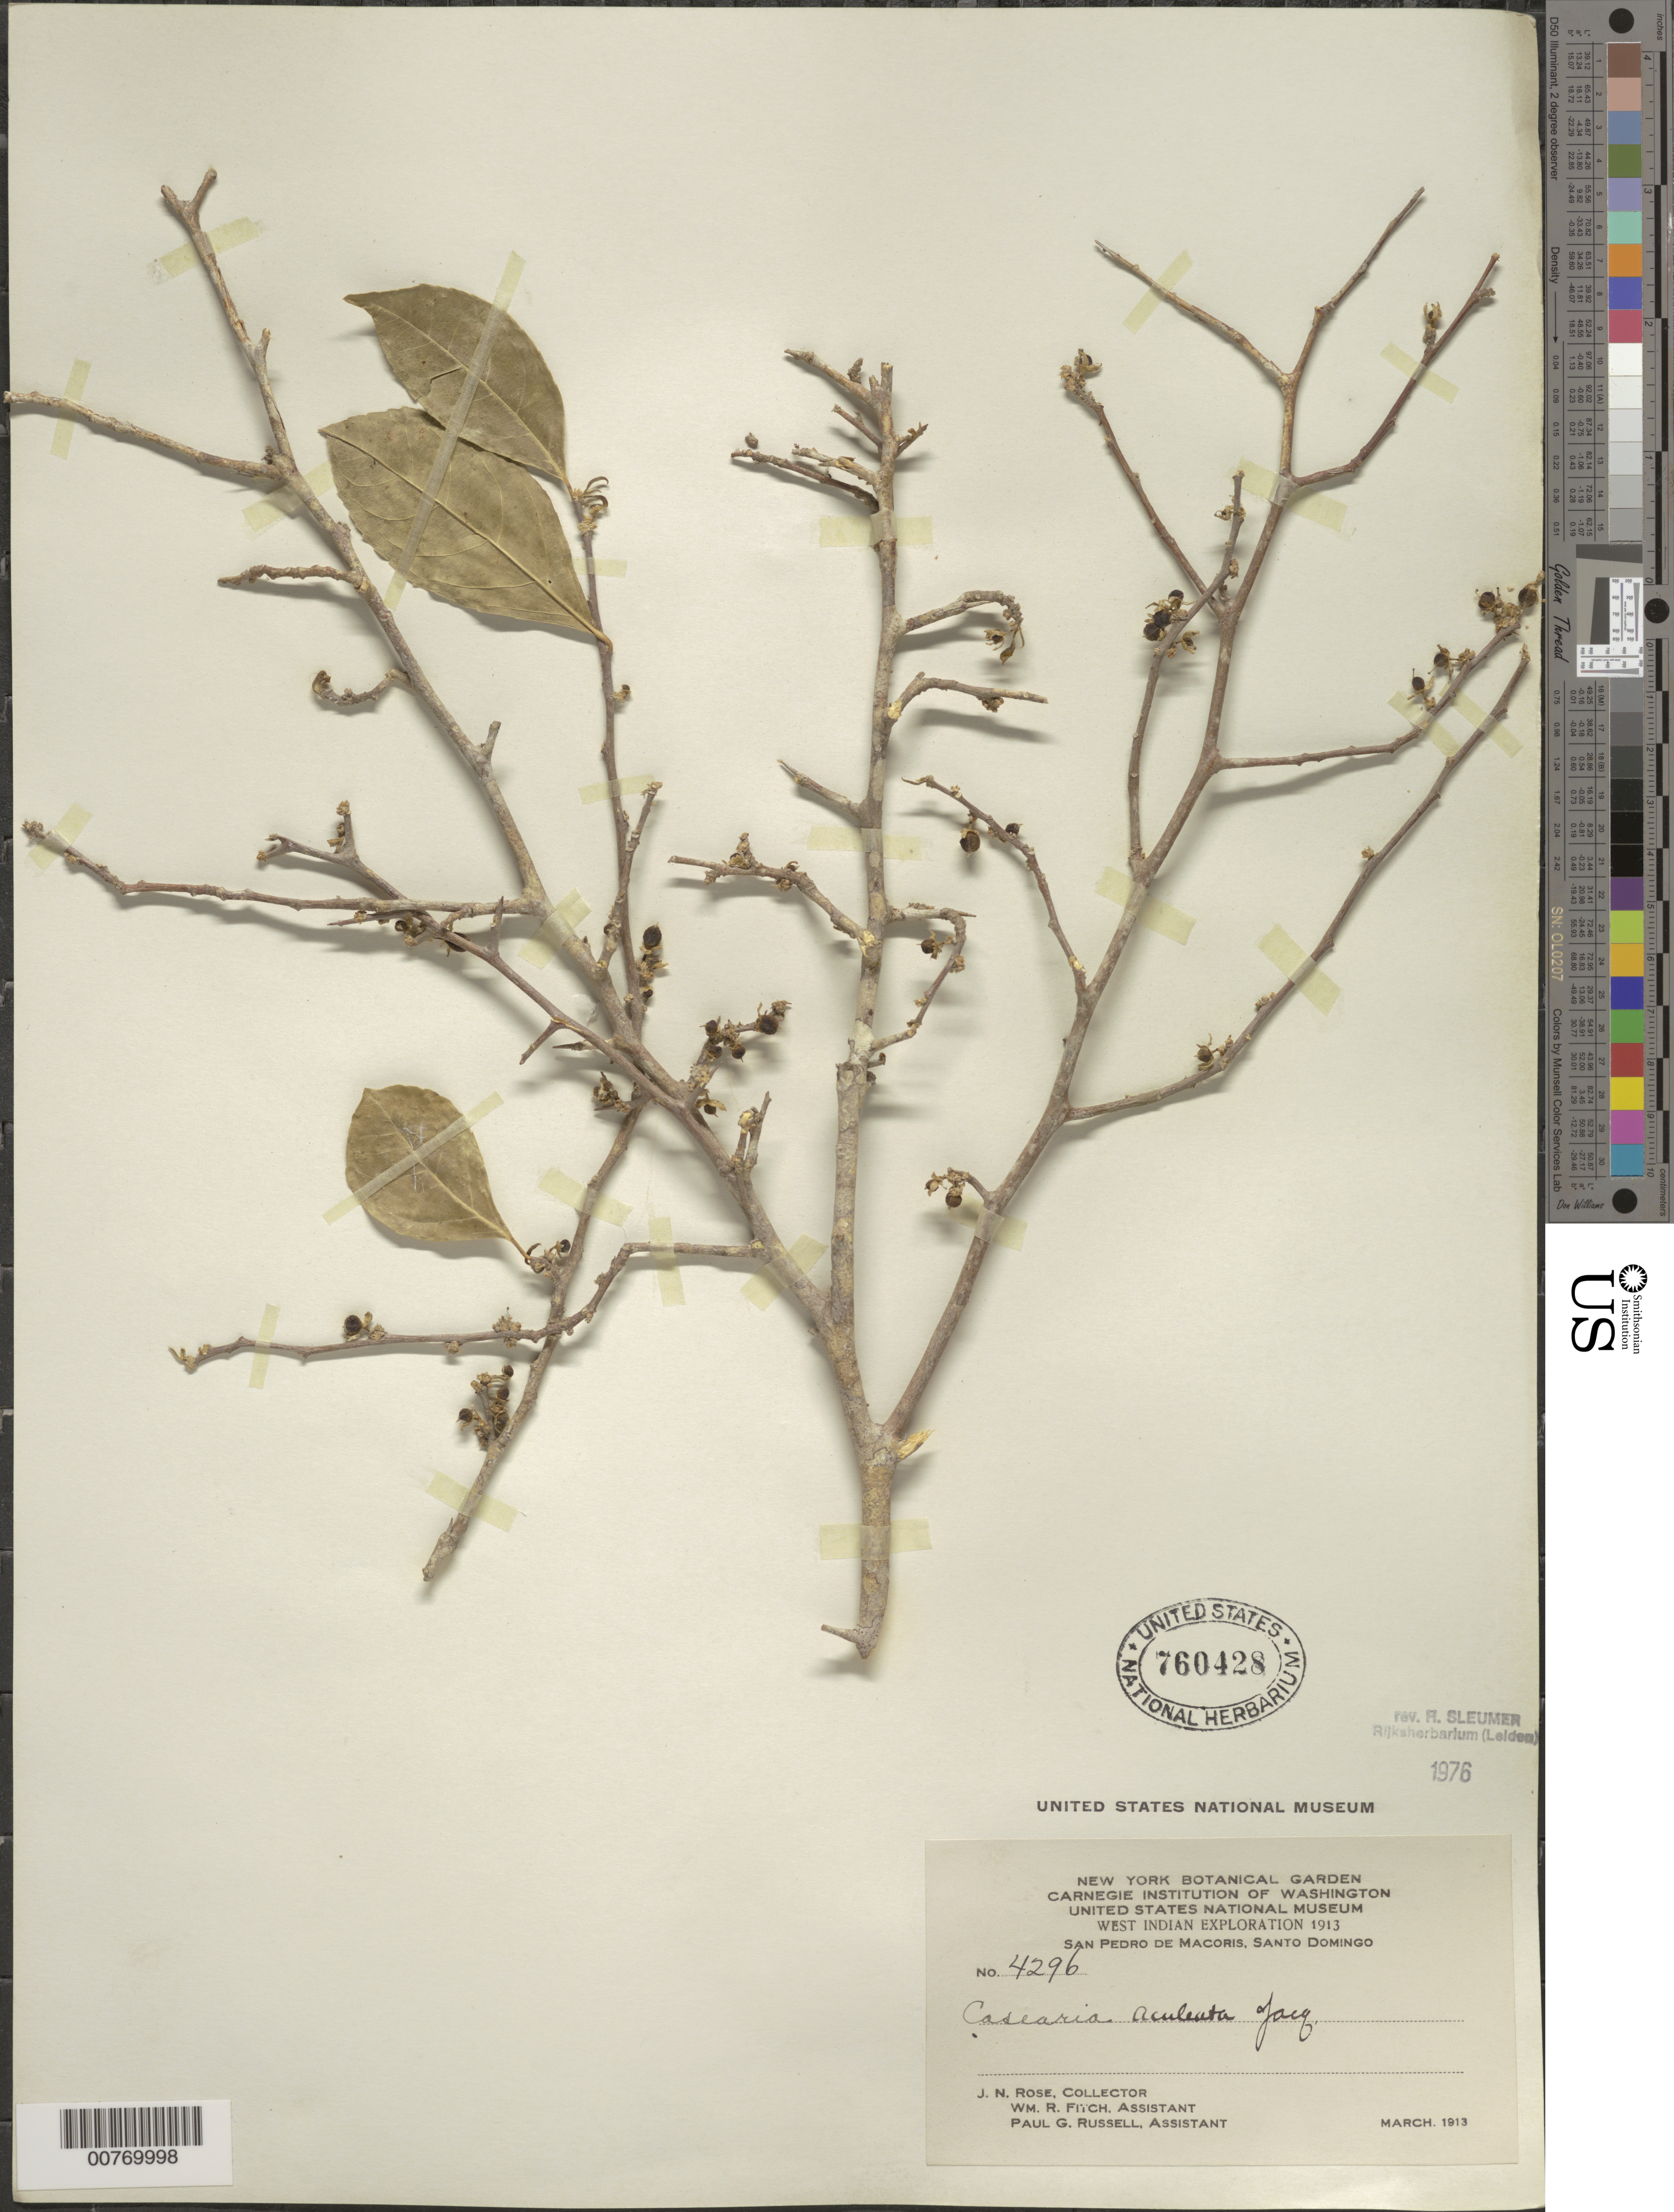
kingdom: Plantae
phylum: Tracheophyta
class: Magnoliopsida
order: Malpighiales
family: Salicaceae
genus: Casearia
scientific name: Casearia aculeata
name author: Jacq.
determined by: Sleumer, H. O.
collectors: J. N. Rose, W. R. Fitch & P. G. Russell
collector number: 4296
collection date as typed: Mar 1913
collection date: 1913-03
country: Dominican Republic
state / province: San Pedro de Macoris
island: Hispaniola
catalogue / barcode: US 760428